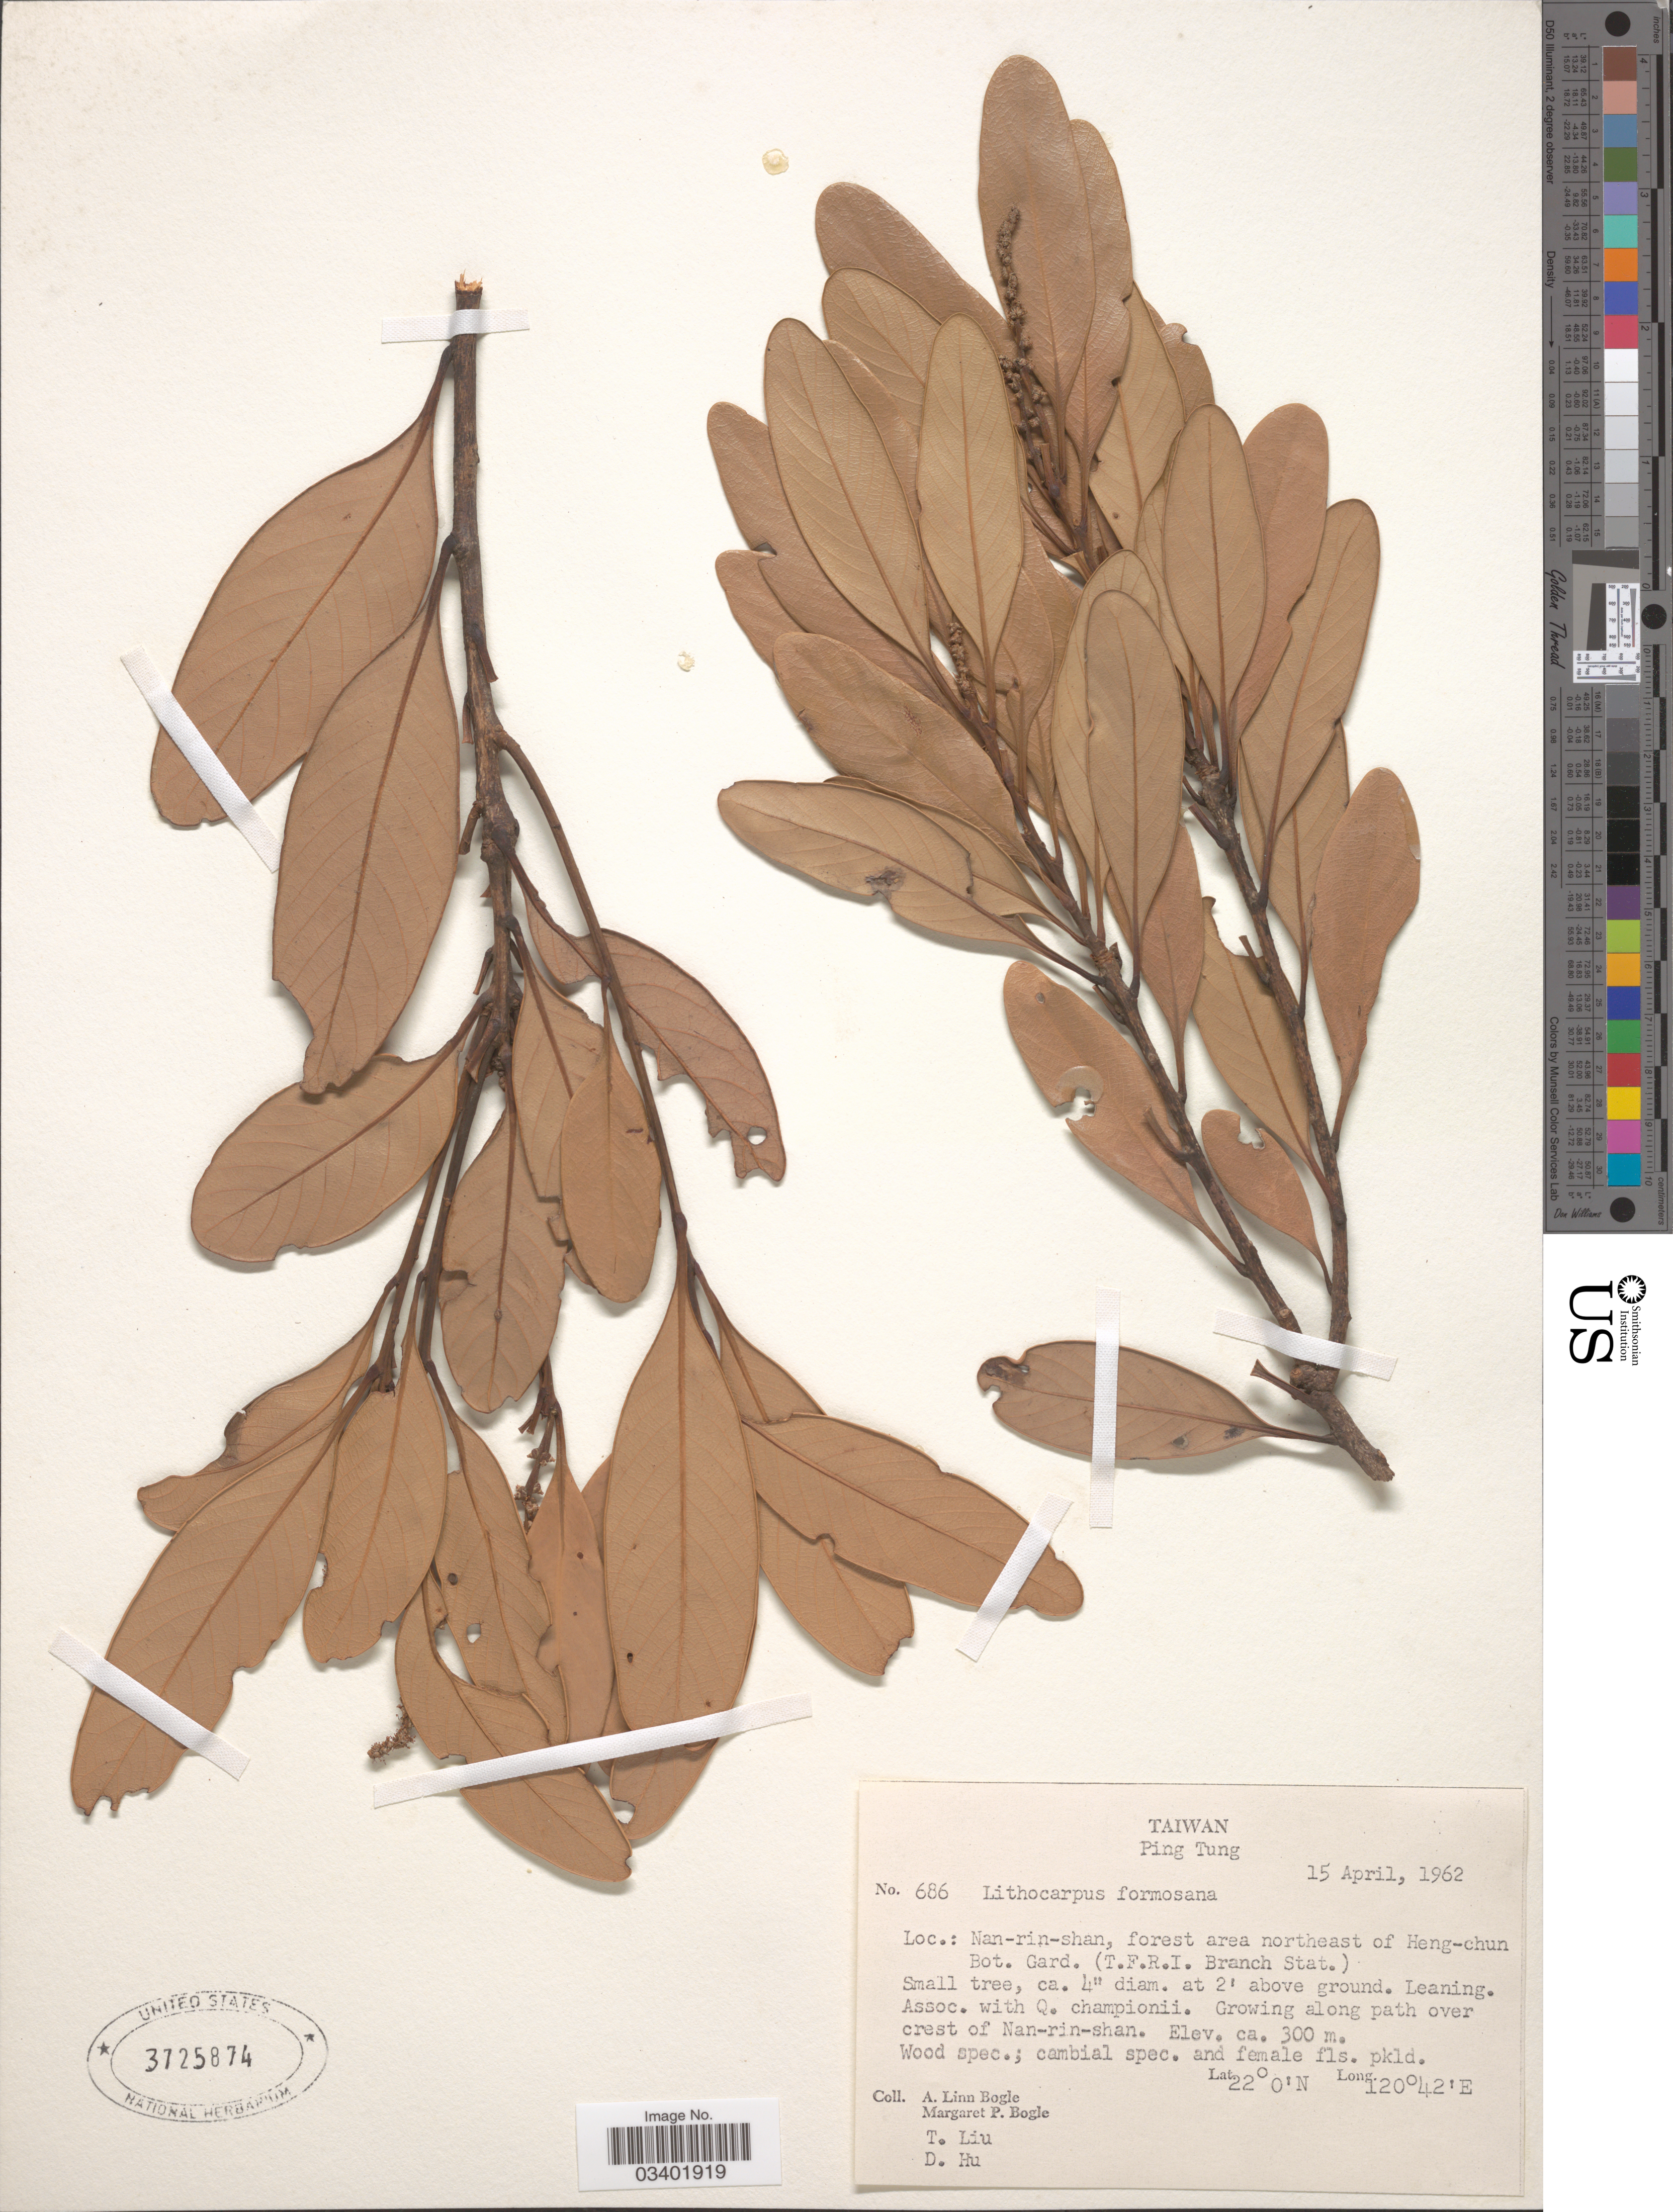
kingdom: Plantae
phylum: Tracheophyta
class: Magnoliopsida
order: Fagales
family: Fagaceae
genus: Lithocarpus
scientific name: Lithocarpus formosanus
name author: (Skan) Hayata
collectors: Bogle, A.L., M. Bogle, T. Liu & D. Hu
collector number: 686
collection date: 1962-04-15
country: Taiwan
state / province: Pingtung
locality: Nan-rin-shan, forest area northeast of Heng-chun Bot. Gard. (T.F.R.I. Branch Stat.). Along path over crest of Nan-rin-shan.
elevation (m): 300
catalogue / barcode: US 3725874